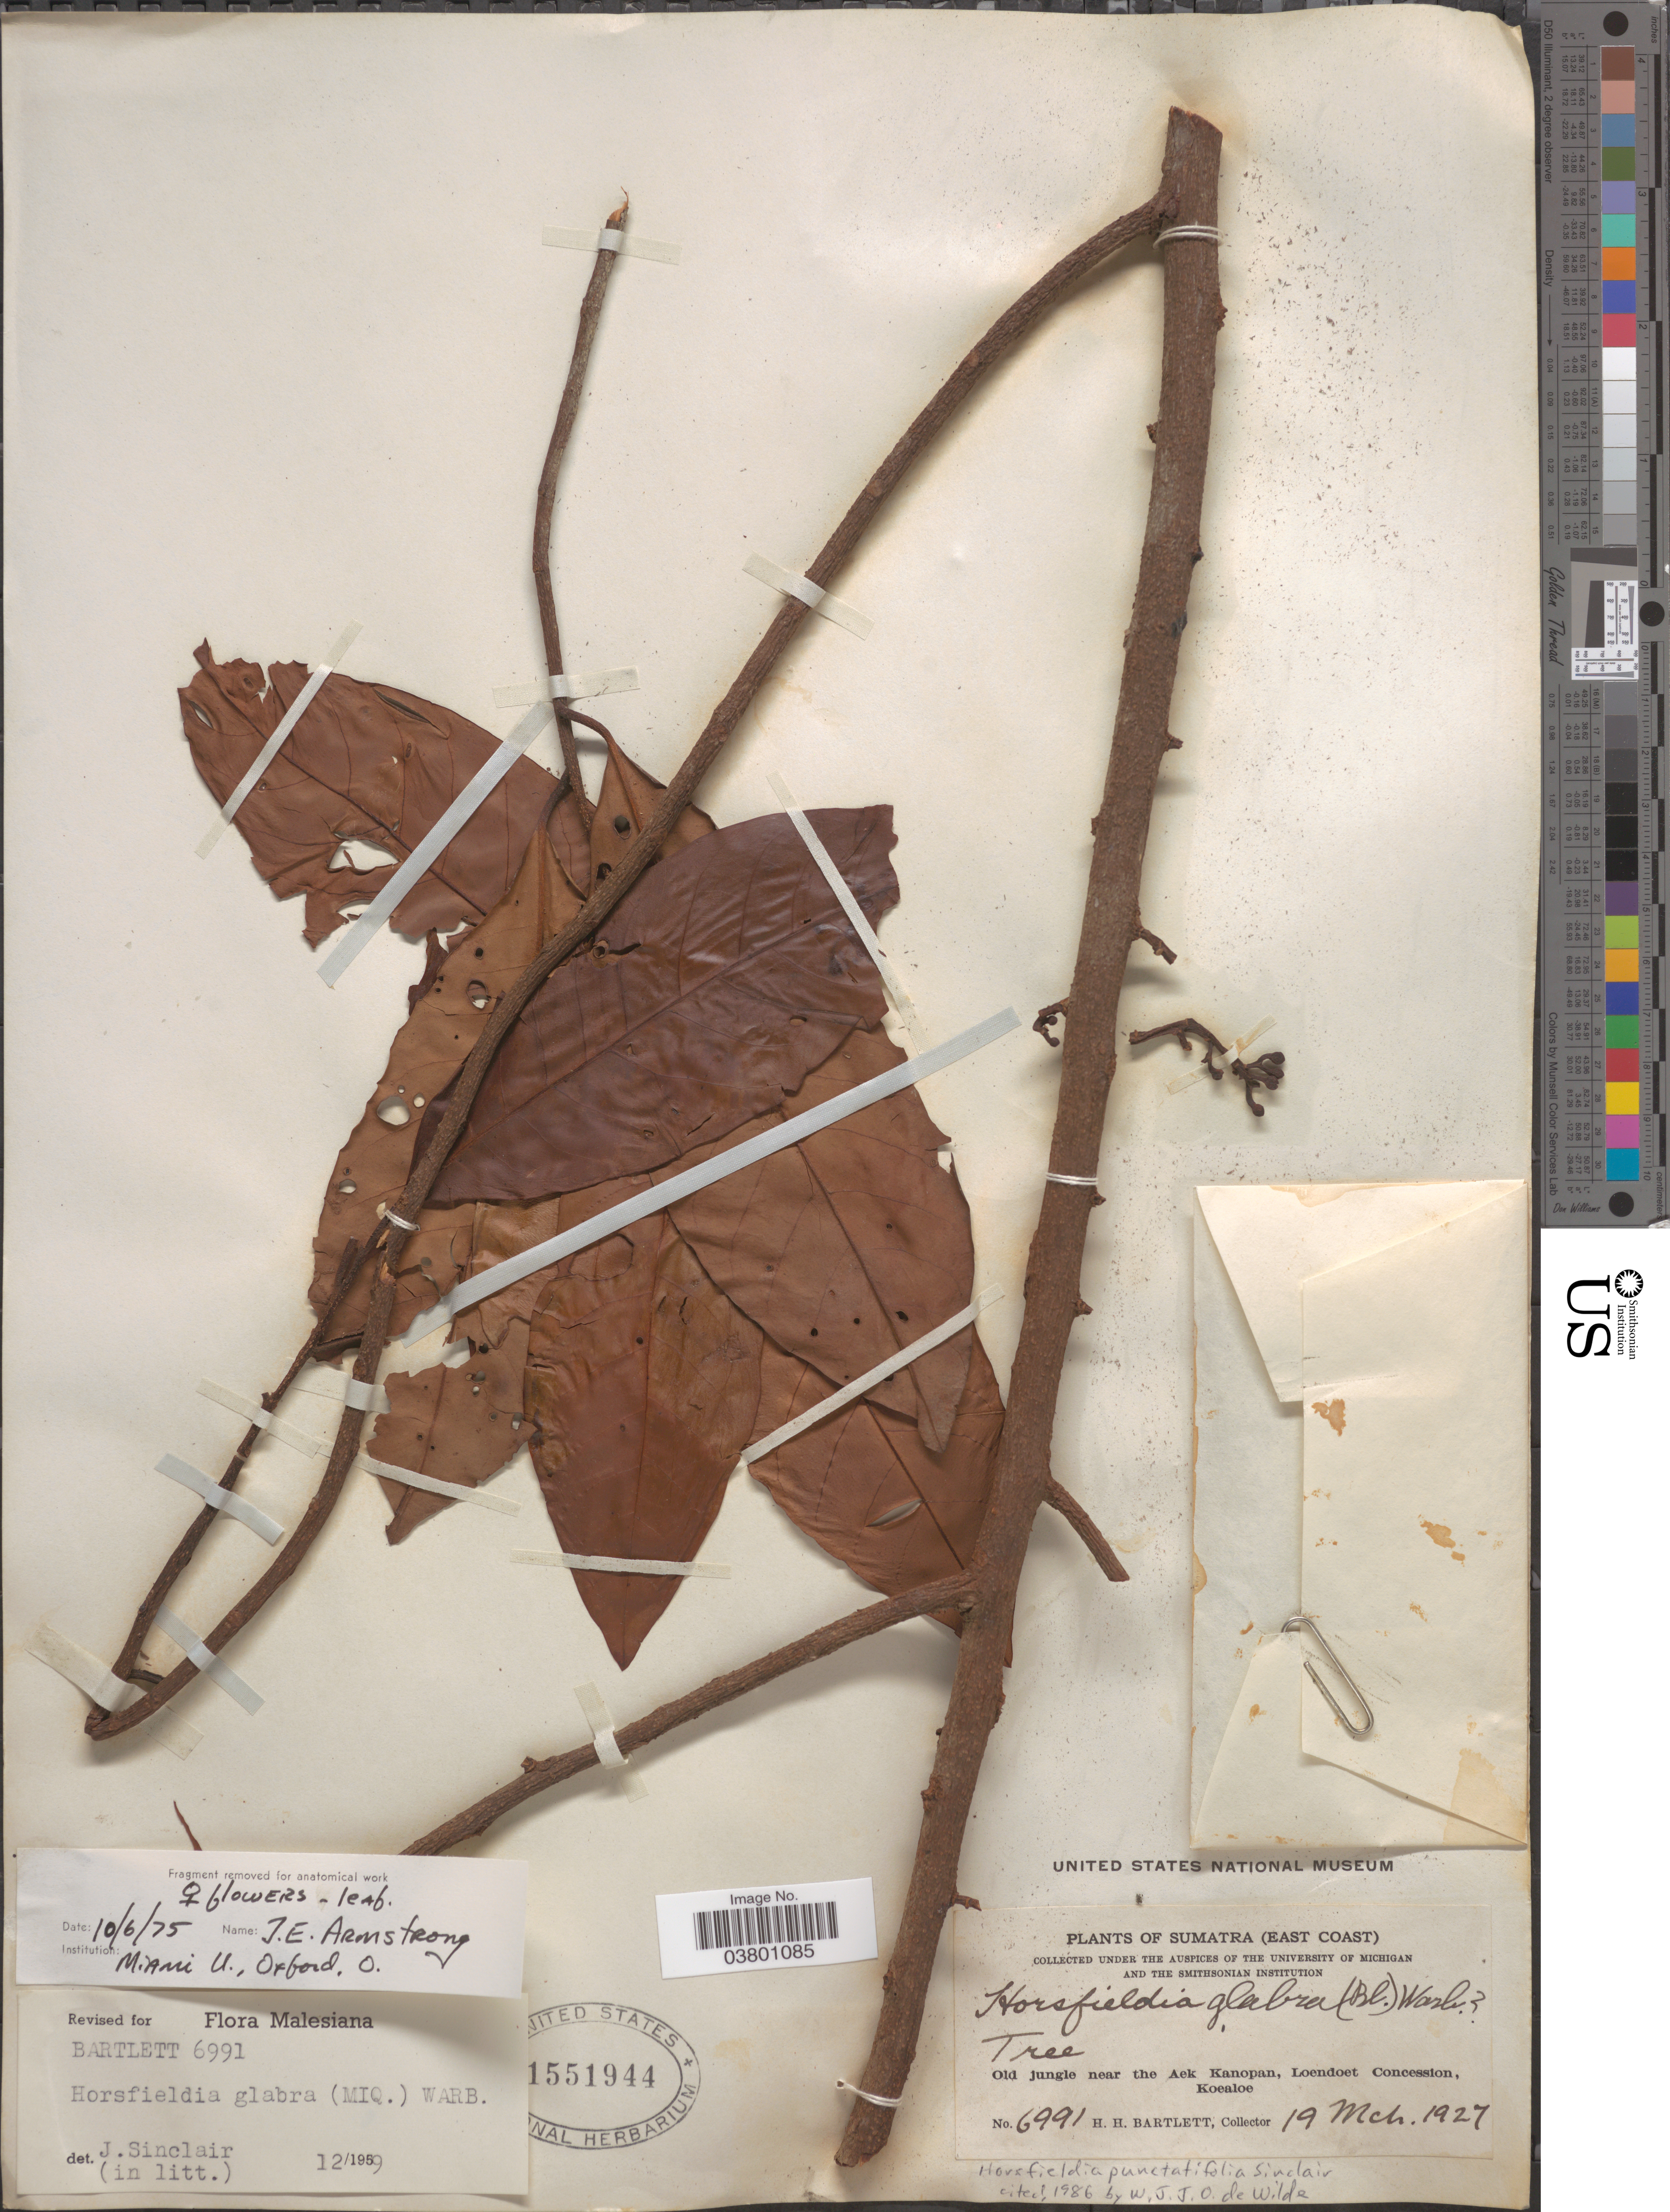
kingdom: Plantae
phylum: Tracheophyta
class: Magnoliopsida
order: Magnoliales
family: Myristicaceae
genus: Horsfieldia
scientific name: Horsfieldia punctatifolia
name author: J. Sinclair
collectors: H. H. Bartlett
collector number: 6991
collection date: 1927-03-19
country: Indonesia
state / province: Sumatra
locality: East Coast. Old jungle near the Aek Kanopan, Loendoet Concession, Koealoe.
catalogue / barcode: US 1551944